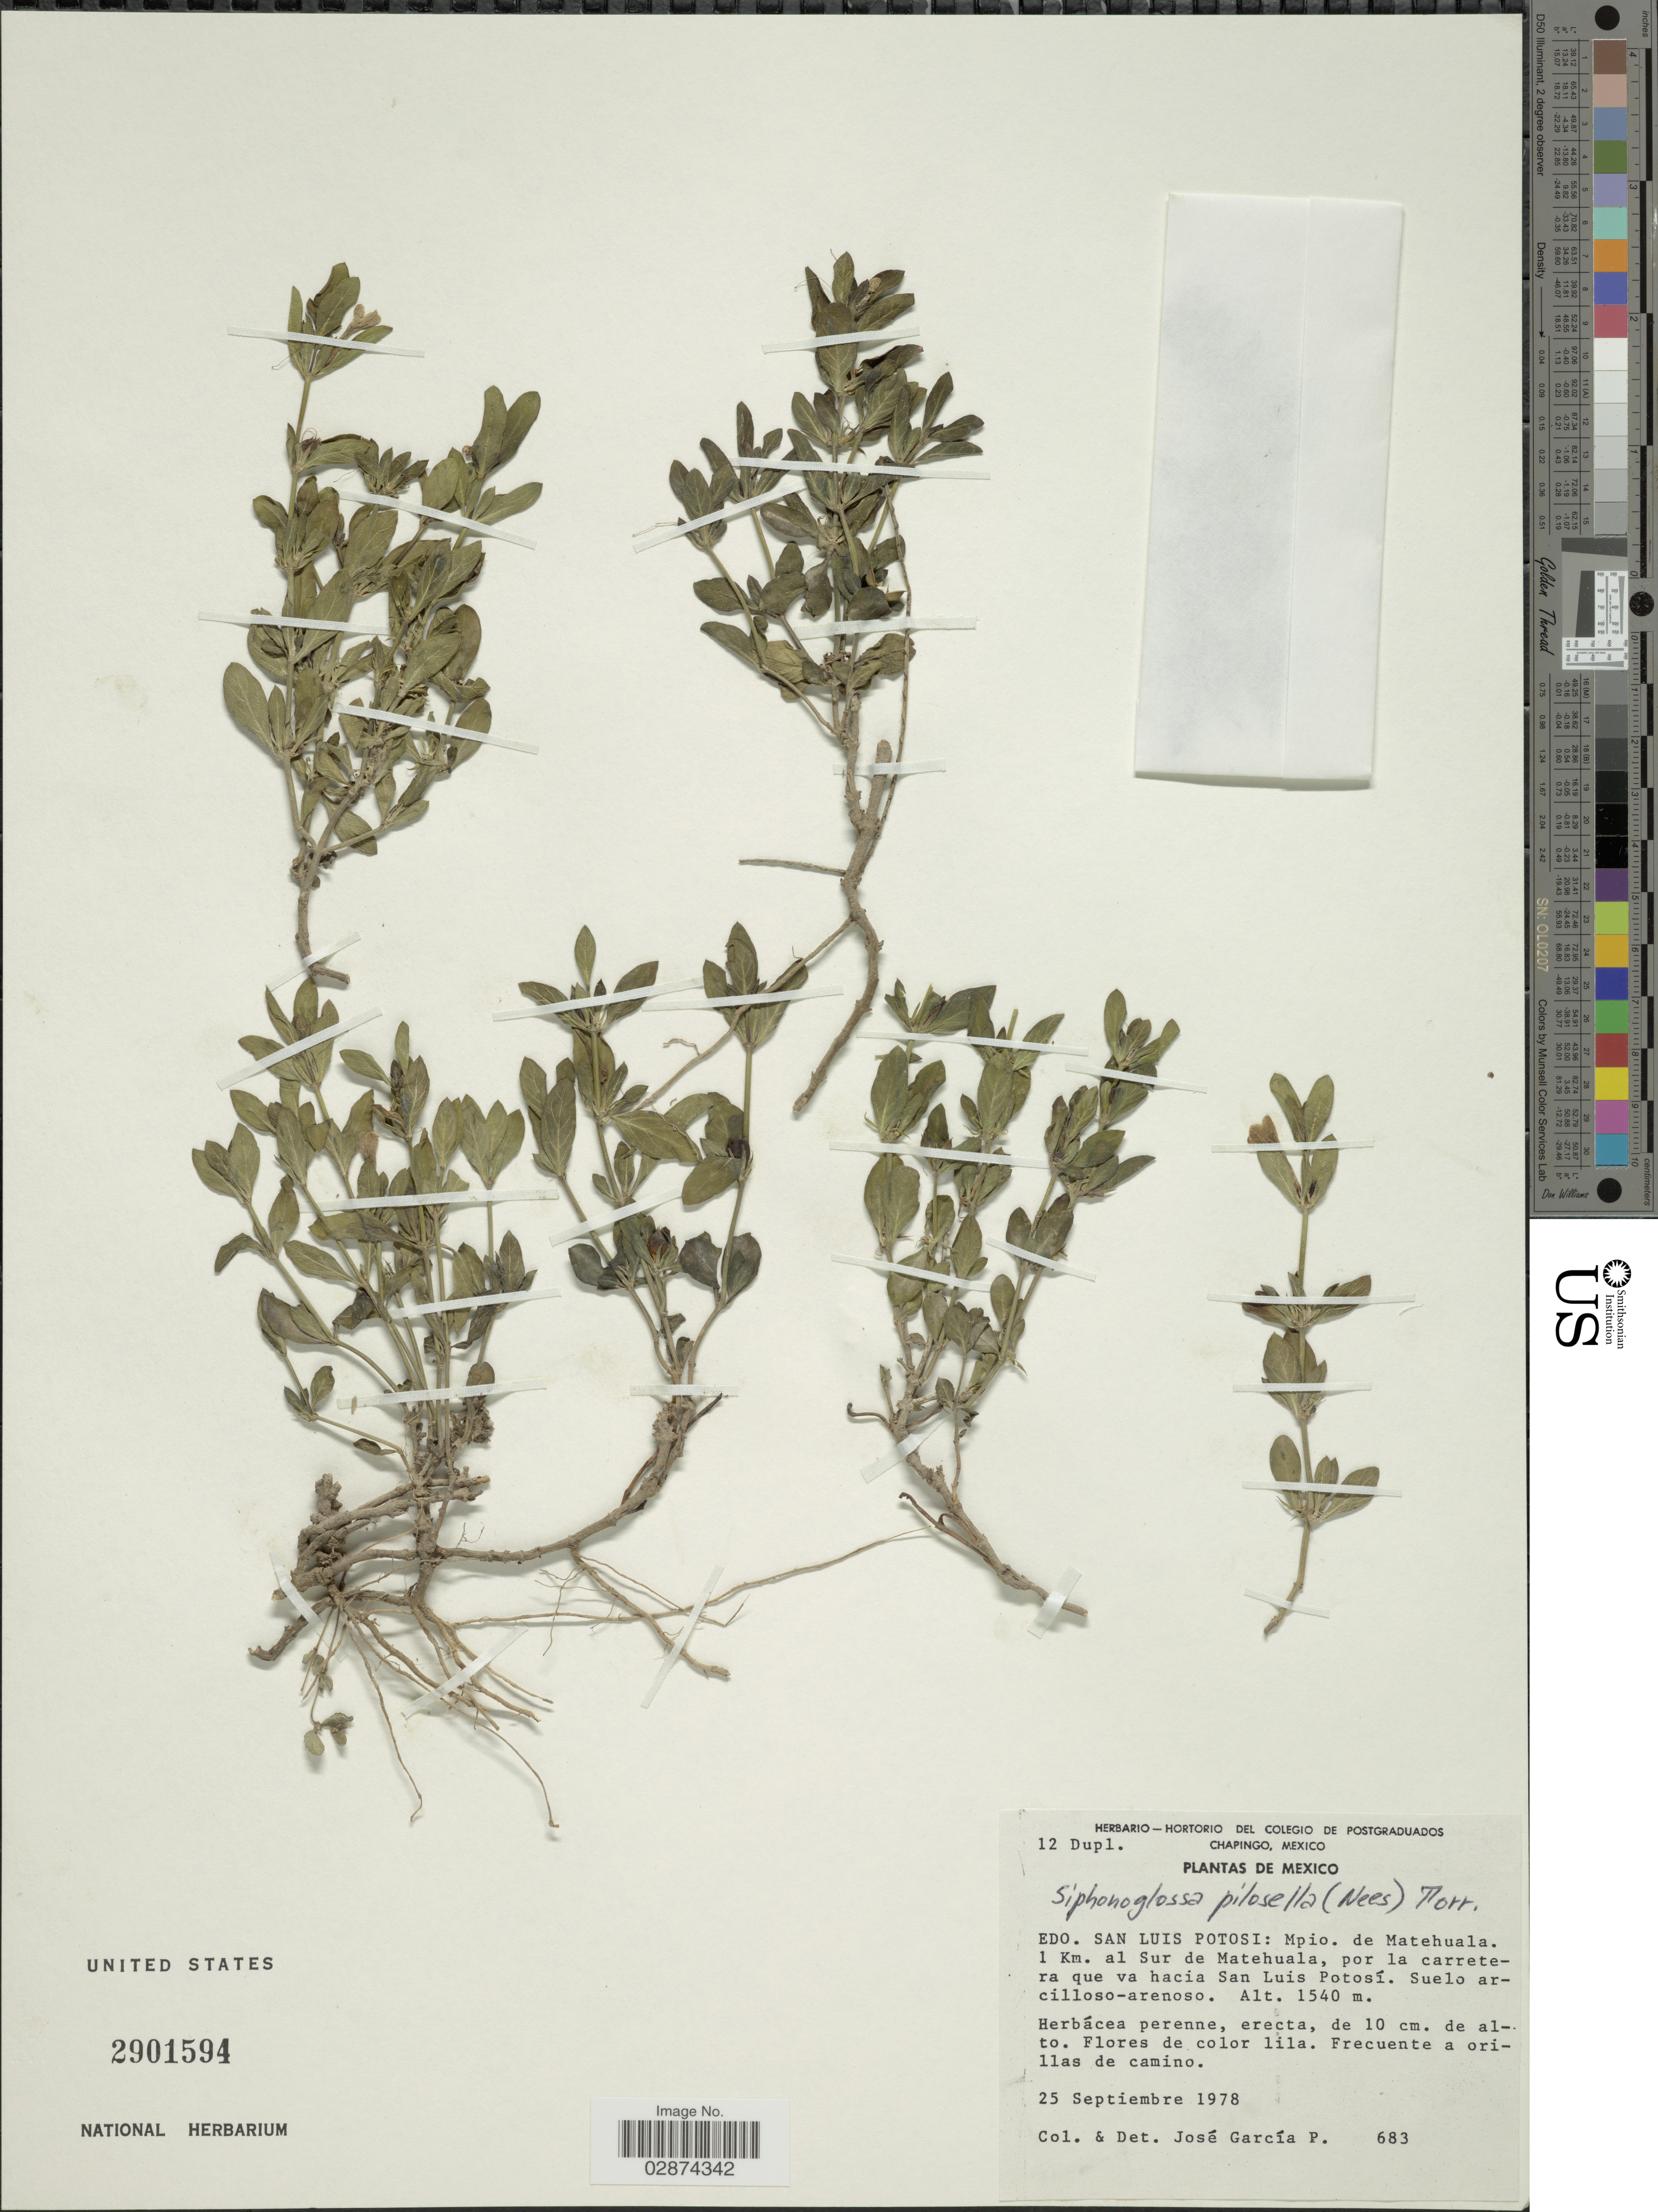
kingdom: Plantae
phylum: Tracheophyta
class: Magnoliopsida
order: Lamiales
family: Acanthaceae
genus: Justicia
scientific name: Justicia pilosella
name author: (Nees) Hilsenb.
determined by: Fisher, Amanda, (LOB), California State University, Long Beach (UNITED STATES)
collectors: J. García-P.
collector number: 683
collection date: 1978-09-25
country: Mexico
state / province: San Luis Potosí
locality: Edo. San Luis Potosi: Mpio. de Matehuala. 1 Km. al Sur de Matehuala, por la carretera que va hacia San Luis Potosi.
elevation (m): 1540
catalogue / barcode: US 2901594